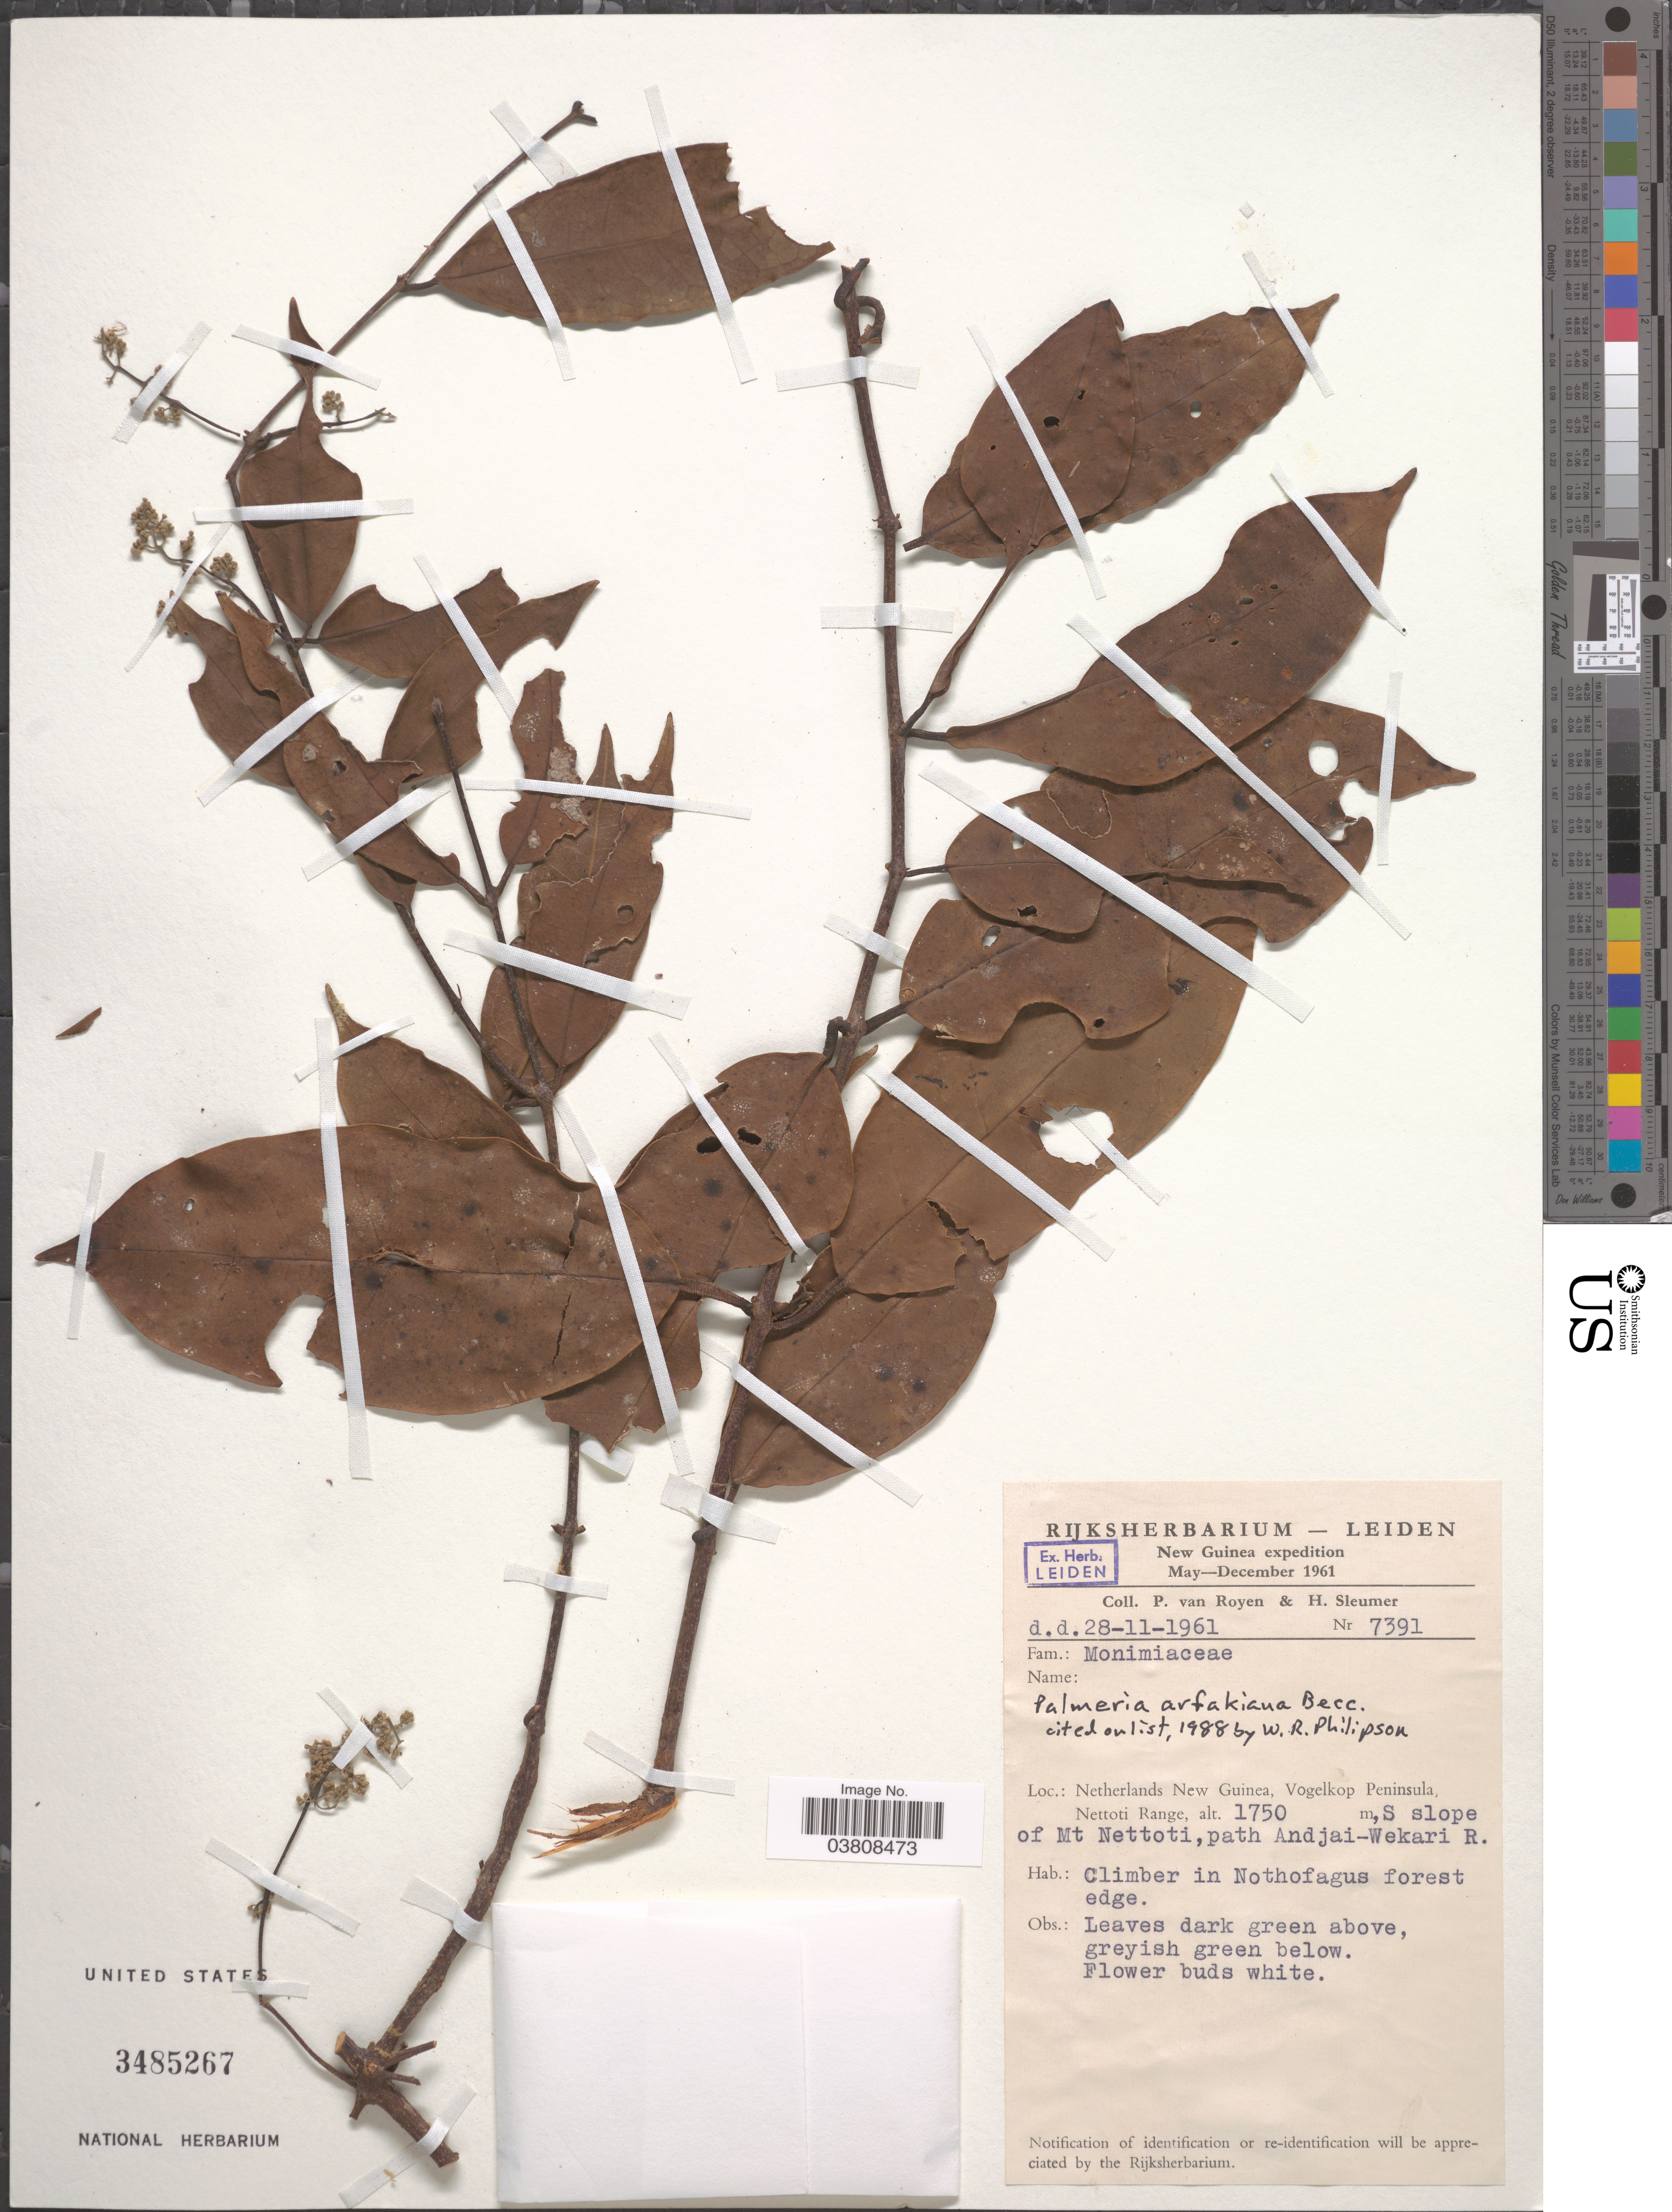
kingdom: Plantae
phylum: Tracheophyta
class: Magnoliopsida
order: Laurales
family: Monimiaceae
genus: Palmeria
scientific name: Palmeria arfakiana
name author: Becc. & A.C. Sm.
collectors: P. van Royen & H. O. Sleumer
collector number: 7391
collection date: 1961-11-28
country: Indonesia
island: New Guinea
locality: Netherlands New Guinea, Vogelkop Peninsula, Nettoti Range. S slope of Mt Nettoti, path Andjai-Wekari R.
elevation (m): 1750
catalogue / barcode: US 3485267